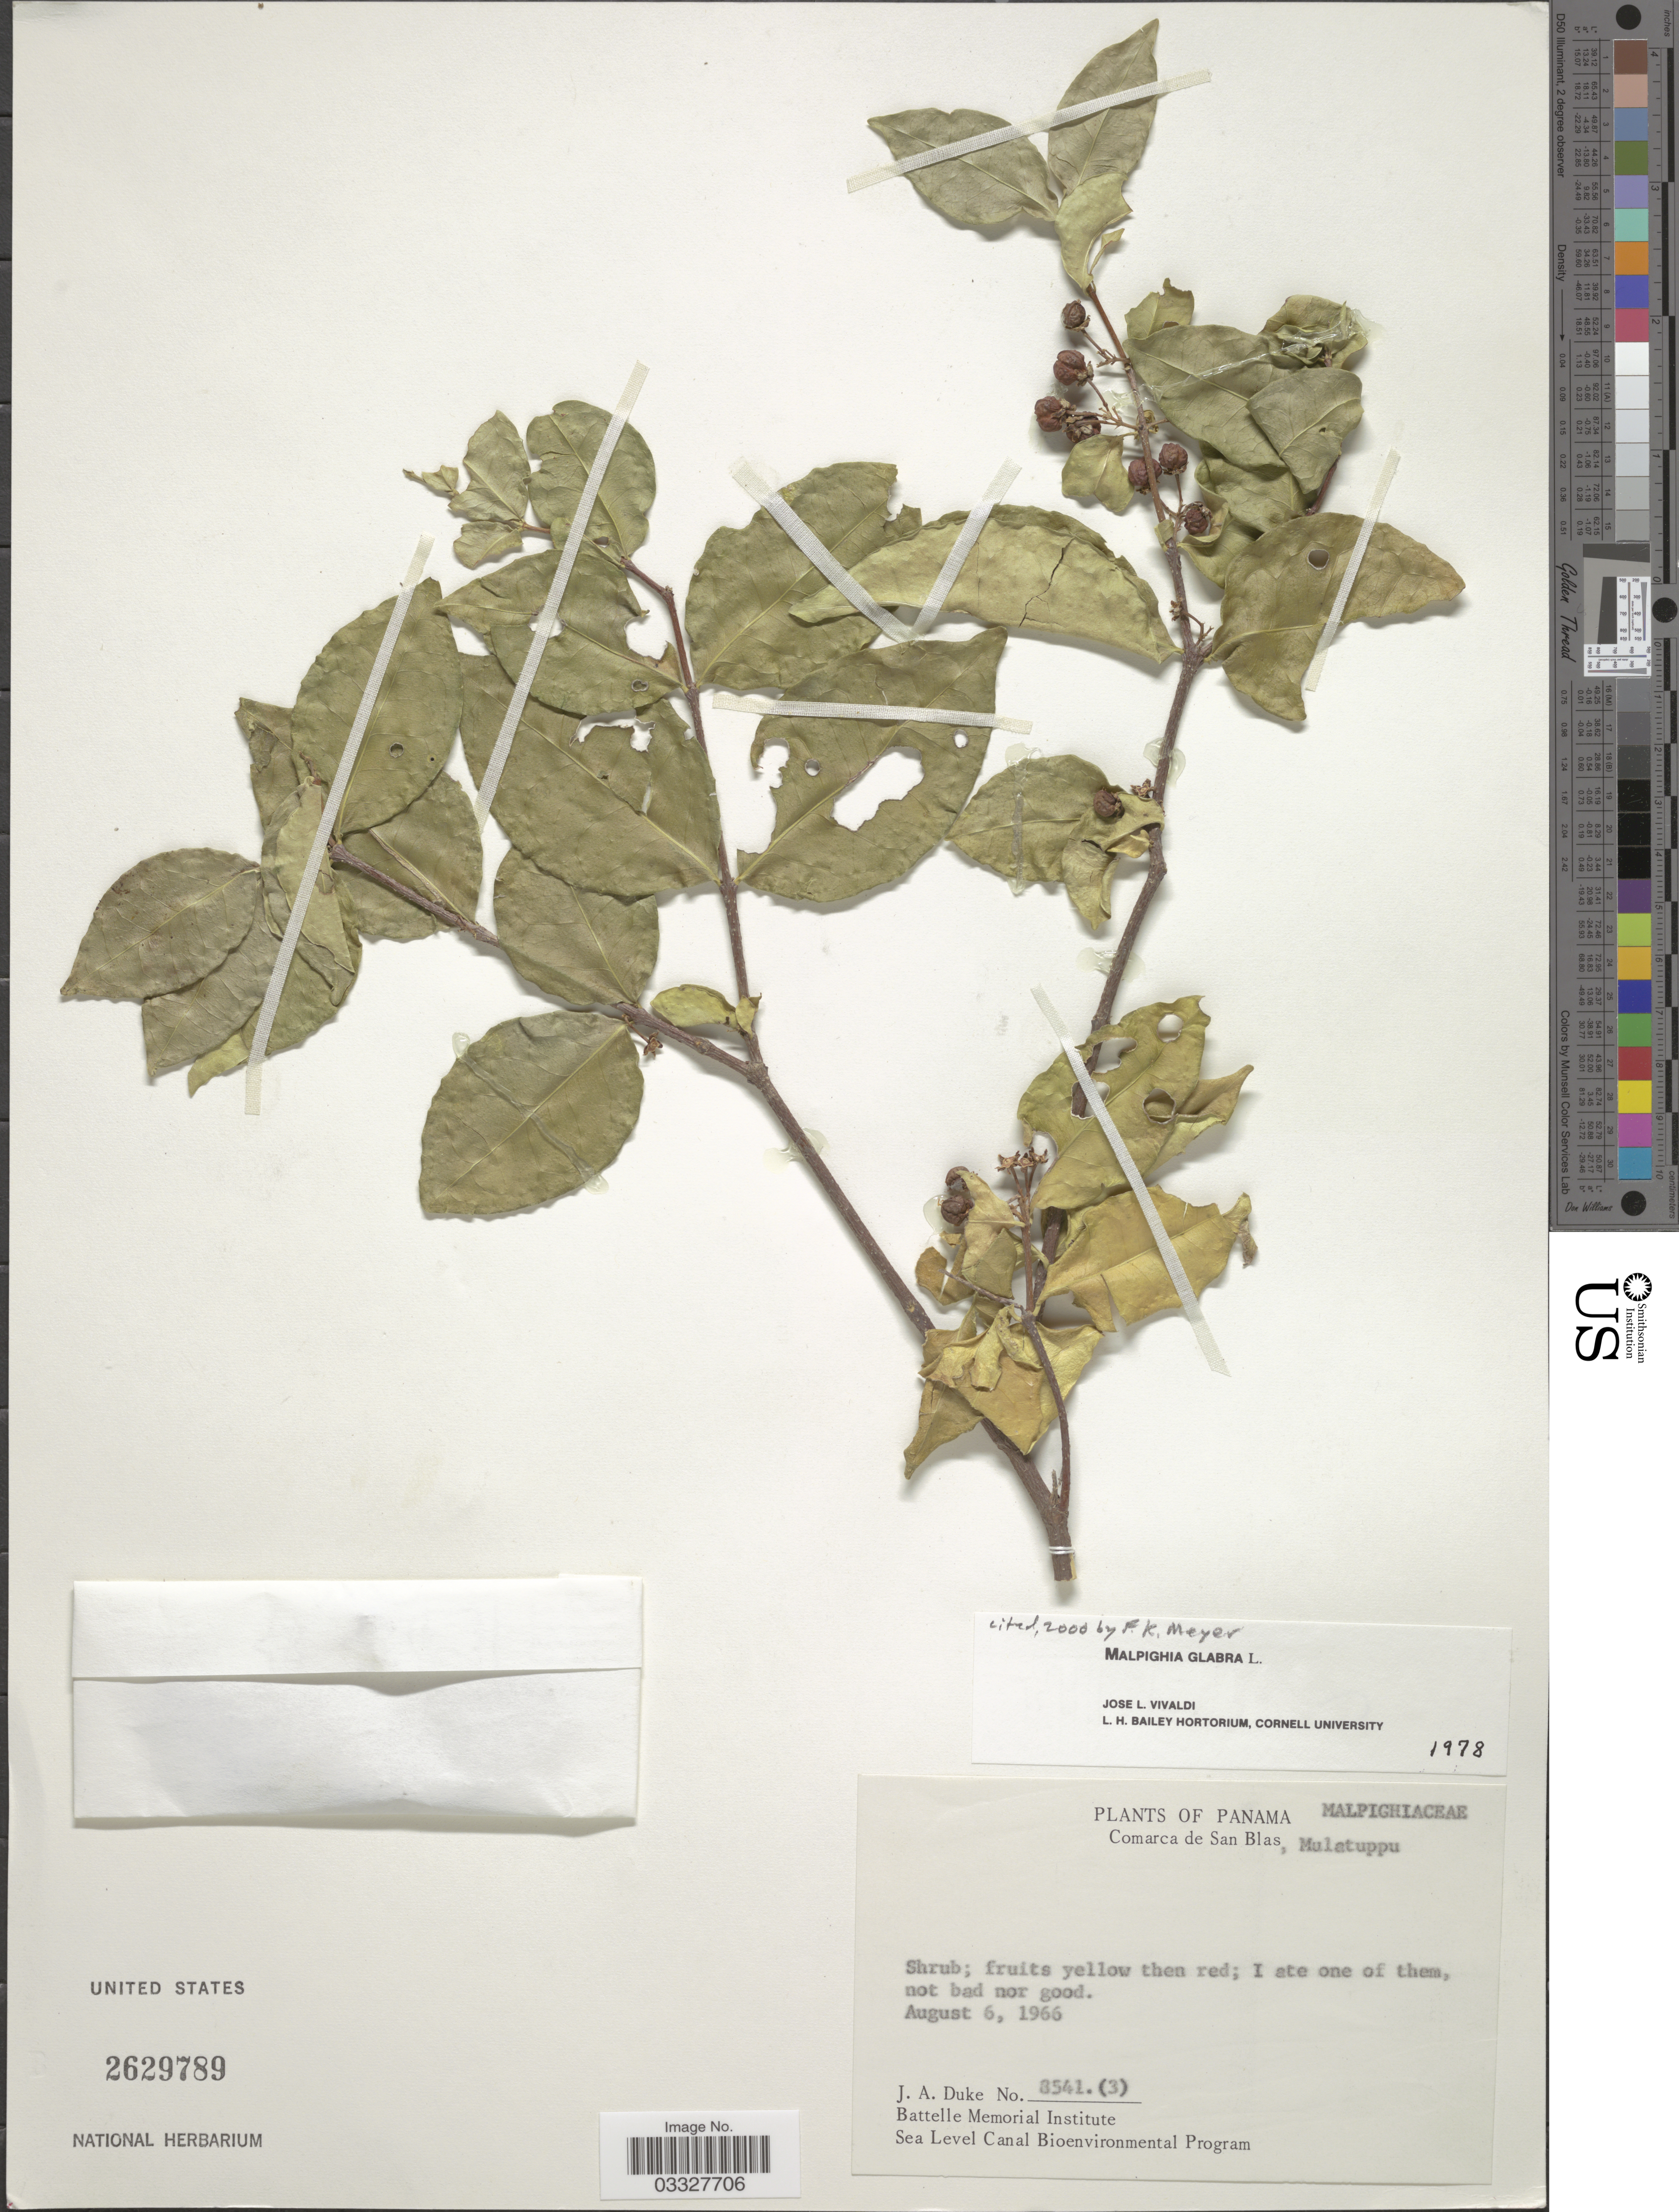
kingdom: Plantae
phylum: Tracheophyta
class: Magnoliopsida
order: Malpighiales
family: Malpighiaceae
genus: Malpighia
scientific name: Malpighia glabra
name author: L.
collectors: J. A. Duke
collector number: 8541 (3)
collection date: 1966-08-06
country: Panama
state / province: Kuna Yala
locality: Comarca de San Blas. Mulatuppu.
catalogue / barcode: US 2629789